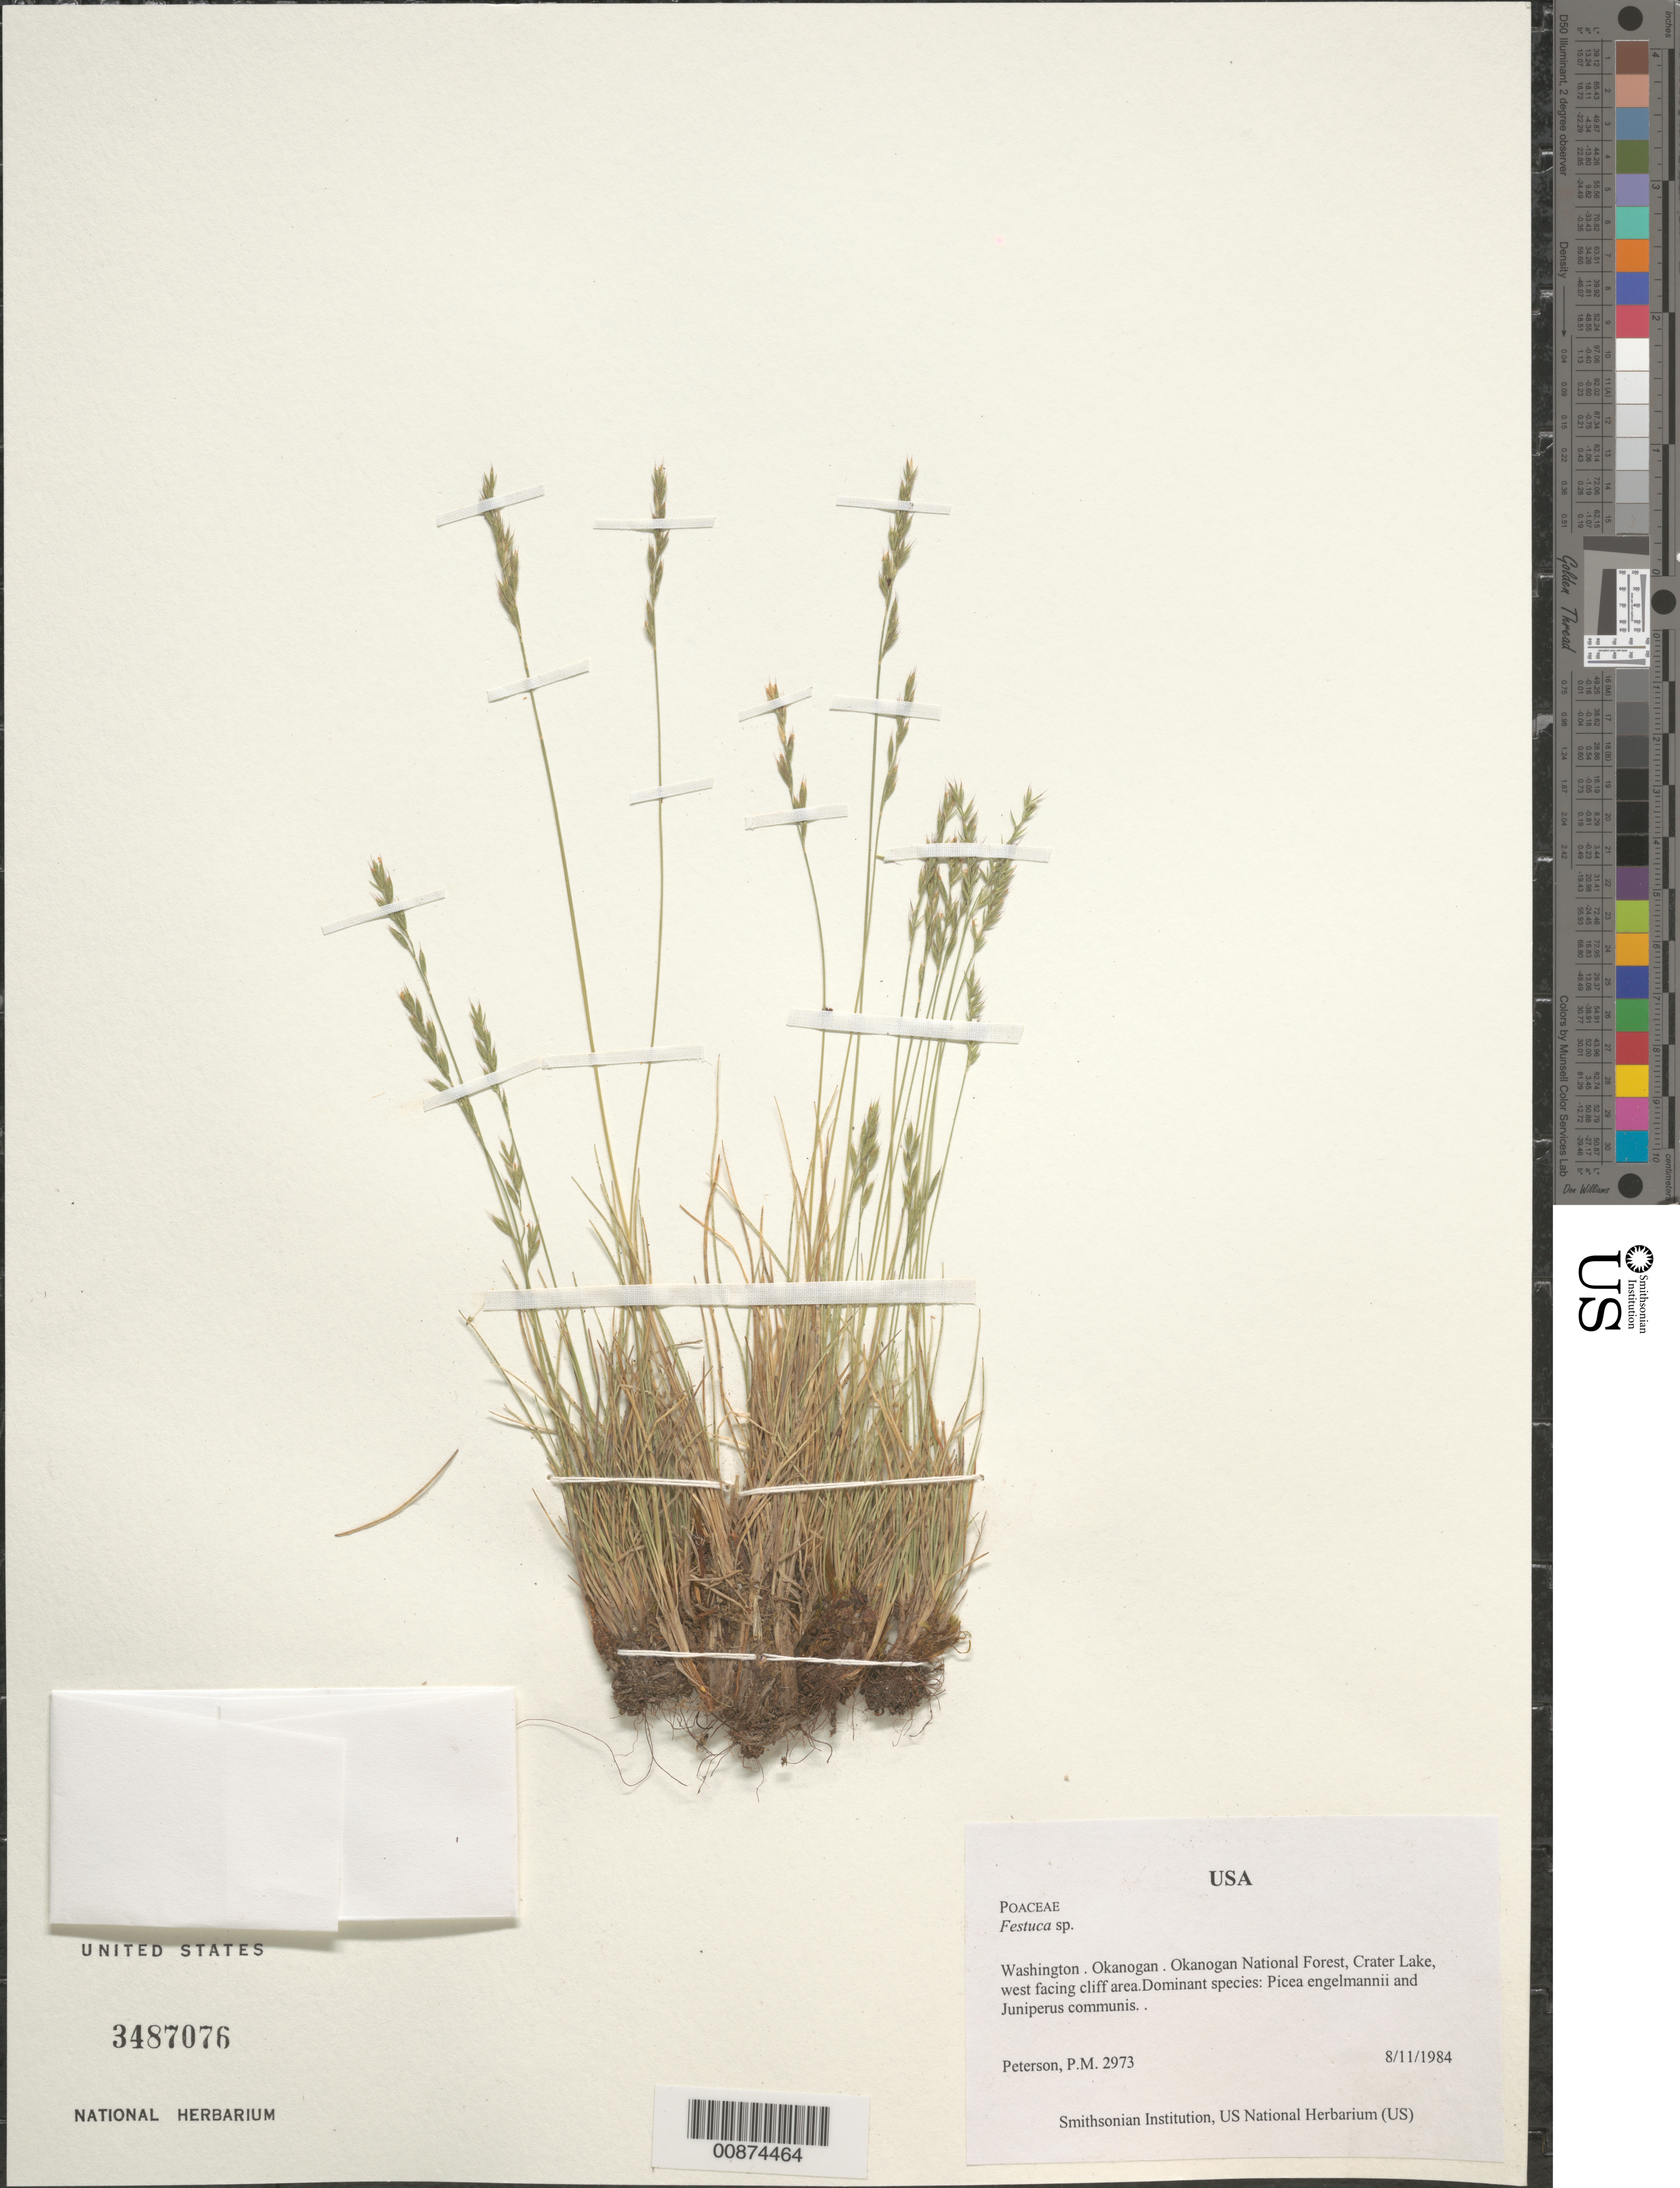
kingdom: Plantae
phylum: Tracheophyta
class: Liliopsida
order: Poales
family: Poaceae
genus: Festuca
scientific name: Festuca sp.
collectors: P. M. Peterson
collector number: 02973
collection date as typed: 11 Aug 1984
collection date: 1984-08-11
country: United States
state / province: Washington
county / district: Okanogan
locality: Okanogan National Forest, Crater Lake, west facing cliff area.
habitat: Dominant species: Picea engelmannii and Juniperus communis.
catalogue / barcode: US 3487076